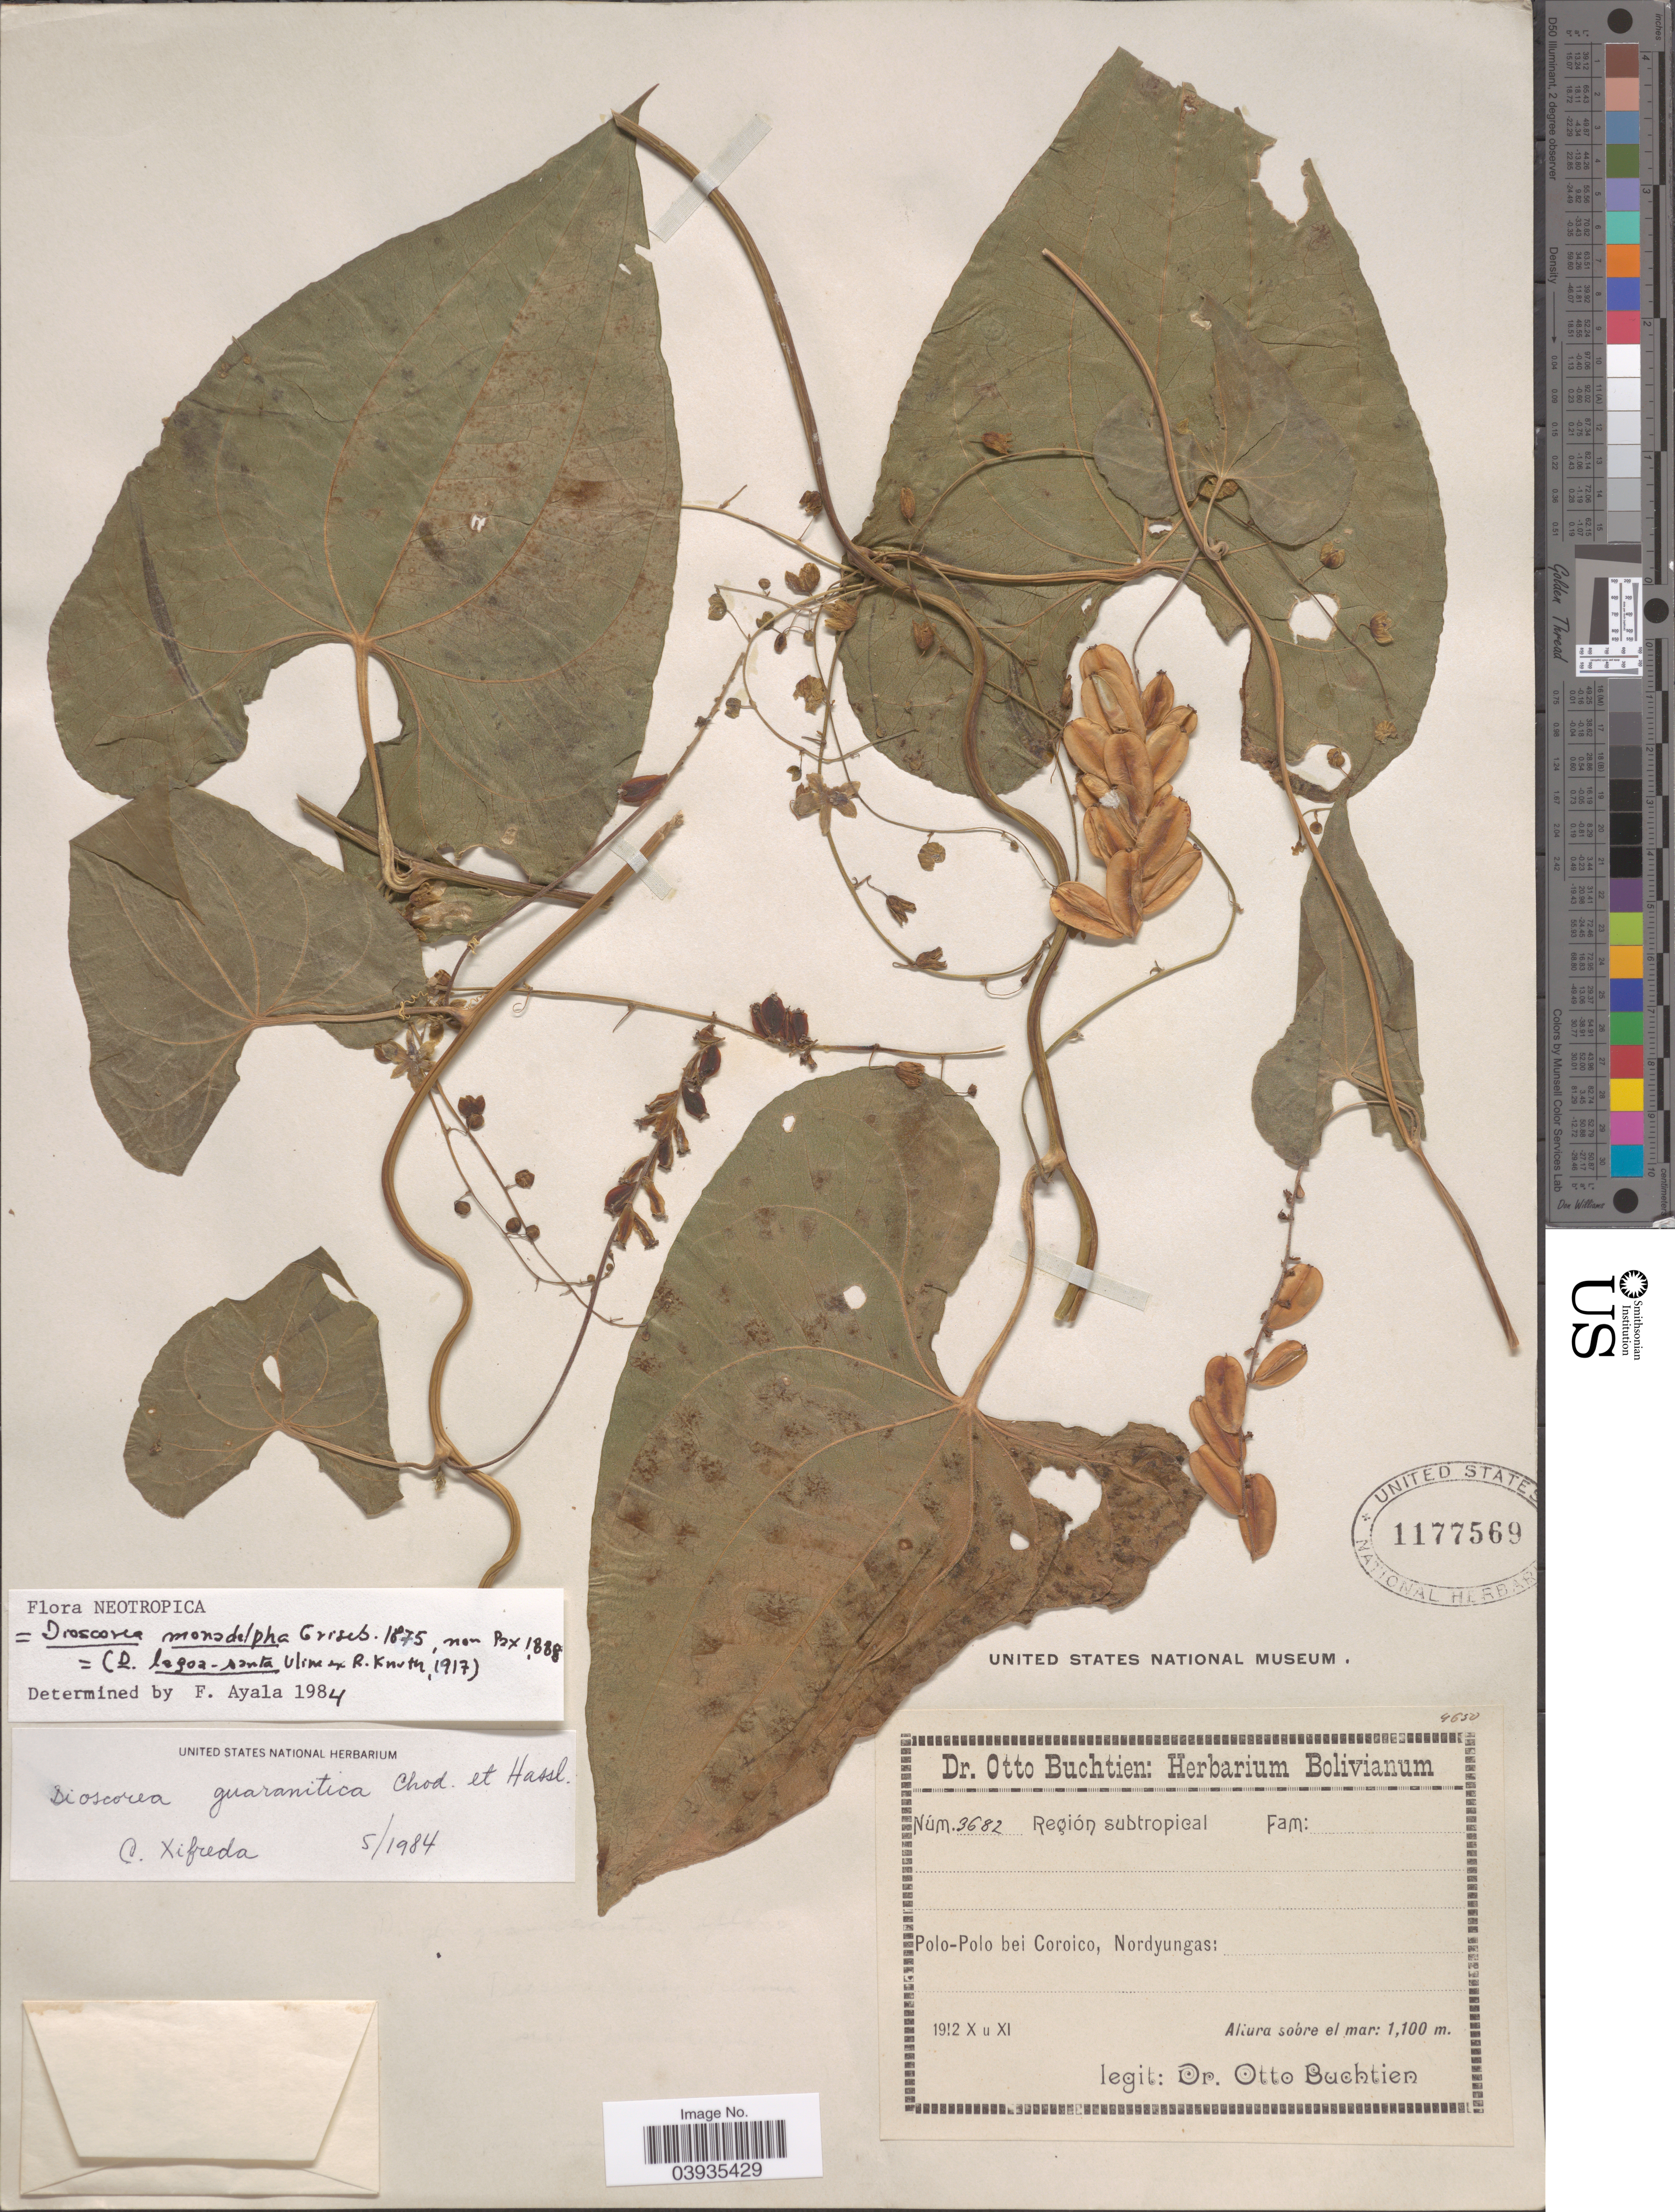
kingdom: Plantae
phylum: Tracheophyta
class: Liliopsida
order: Dioscoreales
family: Dioscoreaceae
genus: Dioscorea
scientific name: Dioscorea subhastata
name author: Vell.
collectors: O. Buchtien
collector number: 3682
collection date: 1912-10/1912-11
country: Bolivia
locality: Región subtropical. Polo-Polo bei Coroico, Nordyungas.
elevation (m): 1100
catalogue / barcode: US 1177569